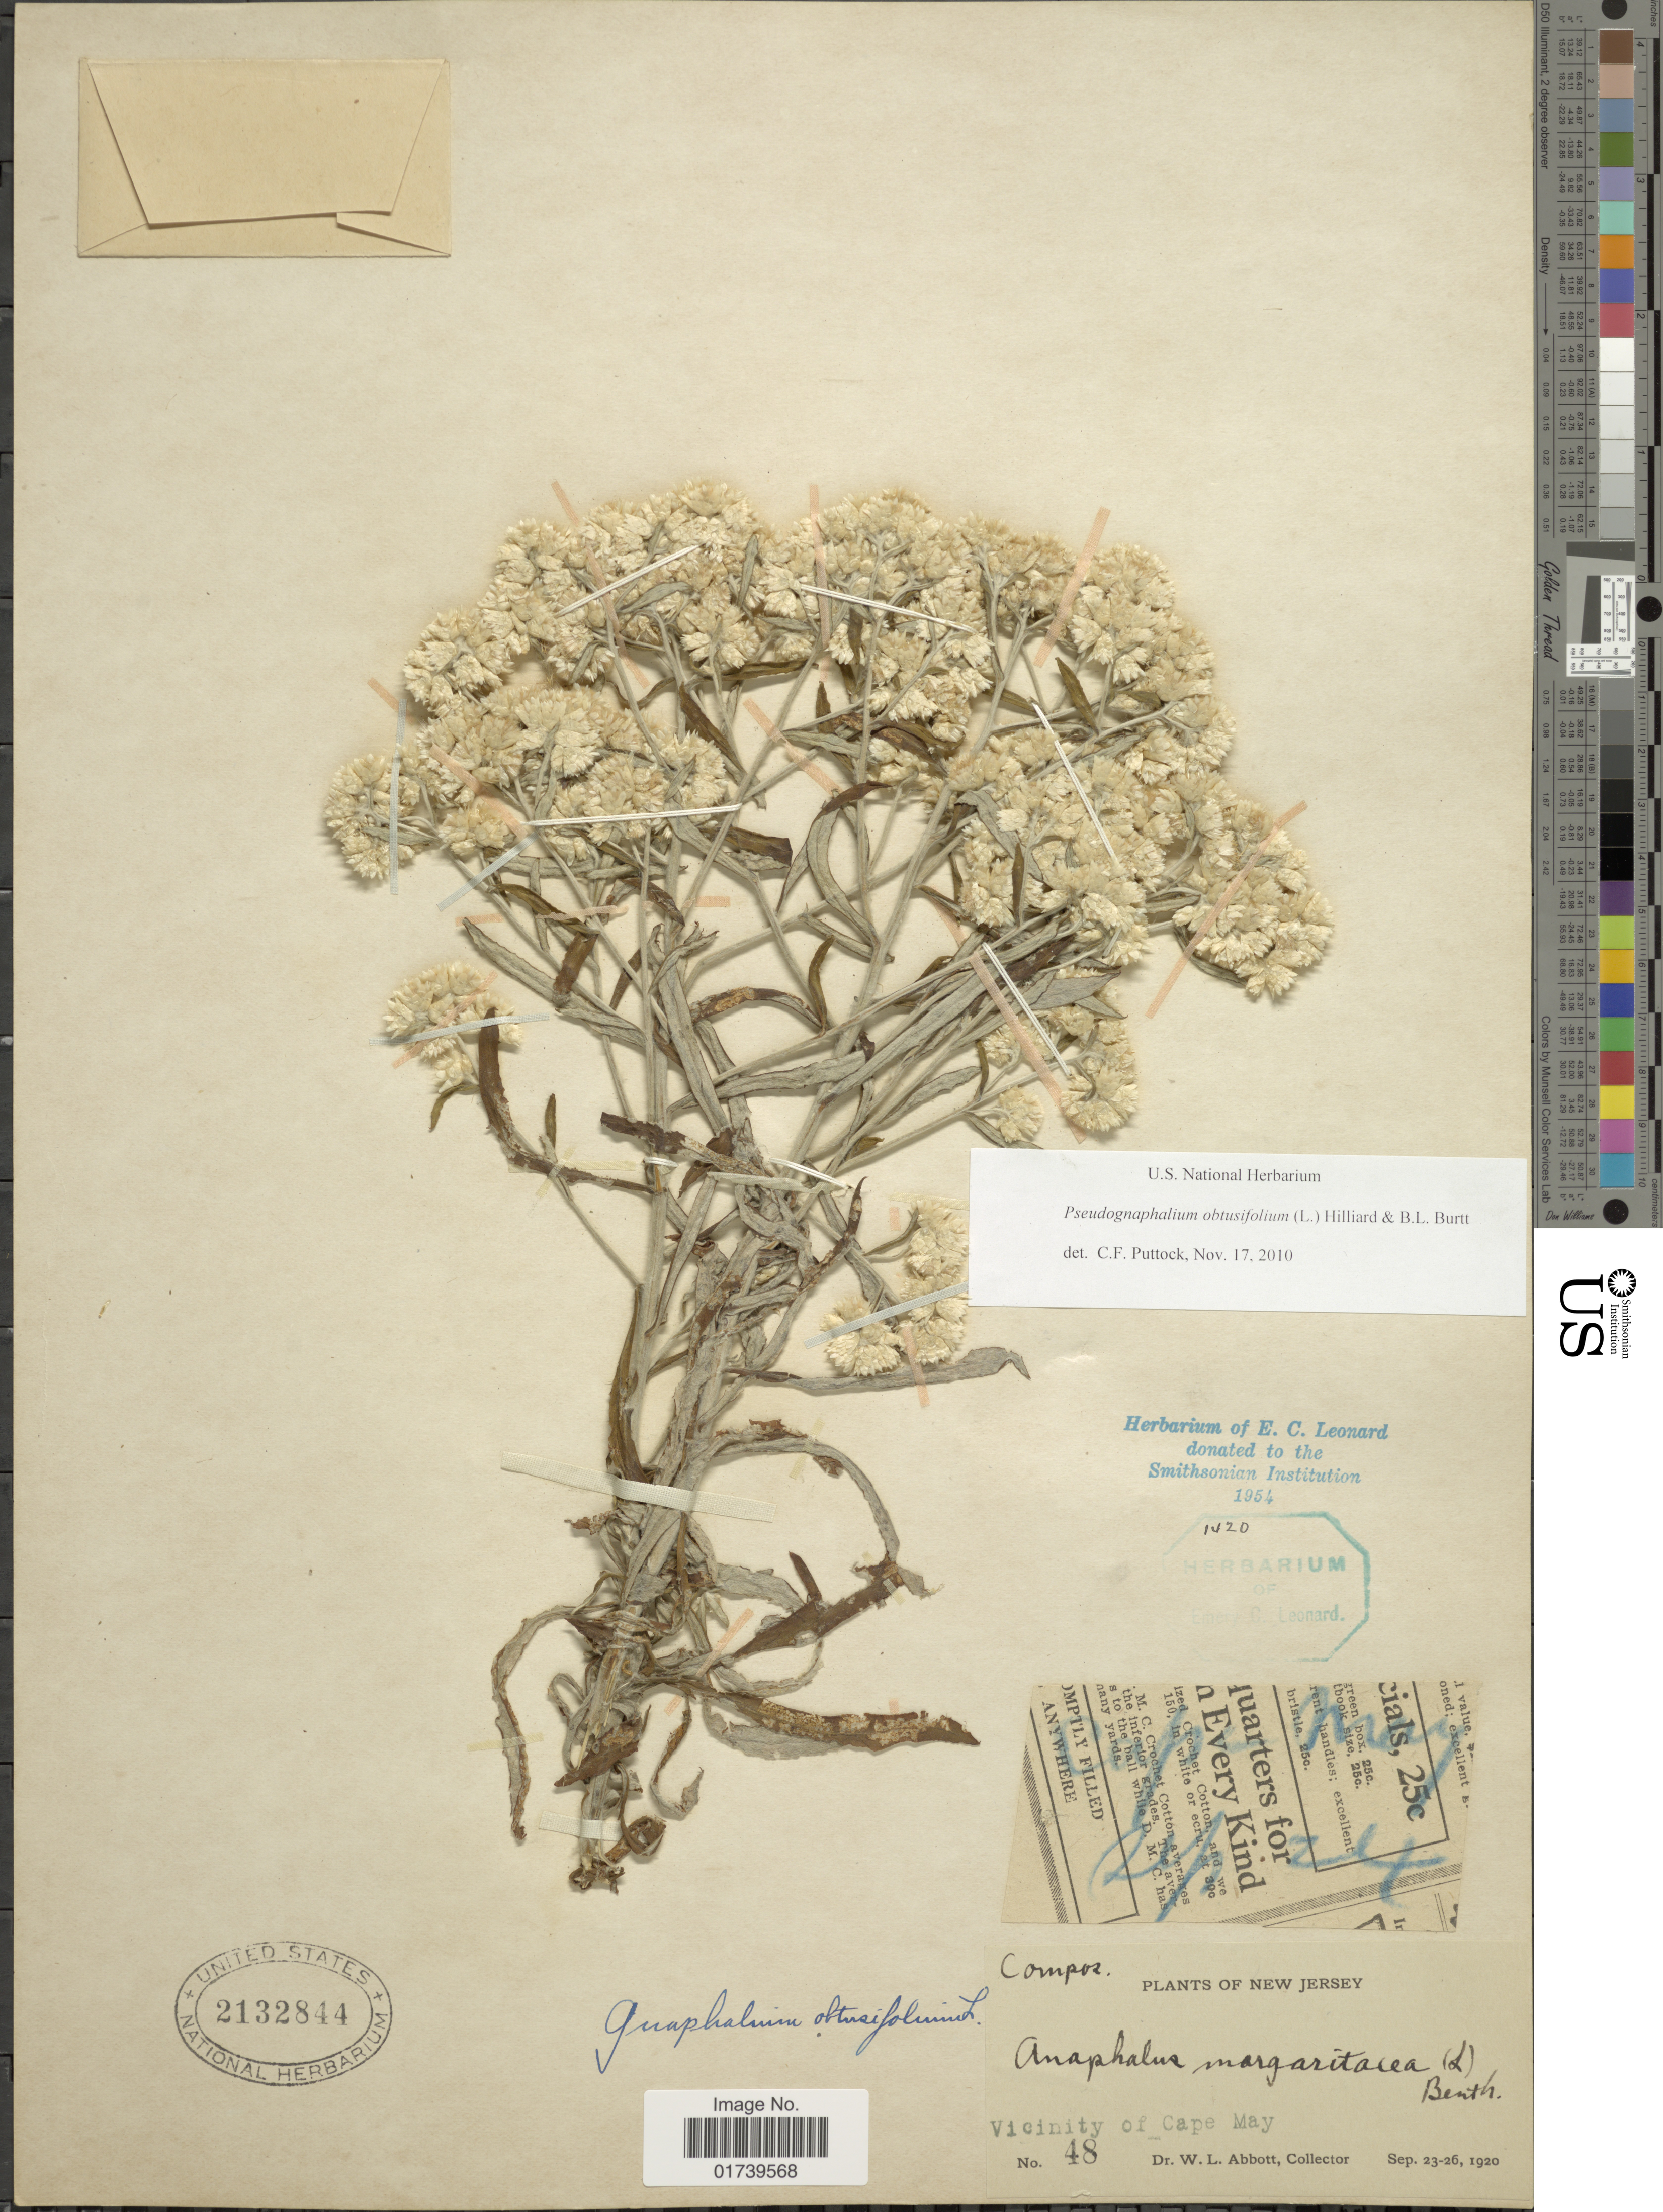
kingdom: Plantae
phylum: Tracheophyta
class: Magnoliopsida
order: Asterales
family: Asteraceae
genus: Pseudognaphalium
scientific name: Pseudognaphalium obtusifolium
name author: (L.) Hilliard & B.L. Burtt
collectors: W. L. Abbott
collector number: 48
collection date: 1920-09-23/1920-09-26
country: United States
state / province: New Jersey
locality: Vicinity of Cape May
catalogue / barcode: US 2132844